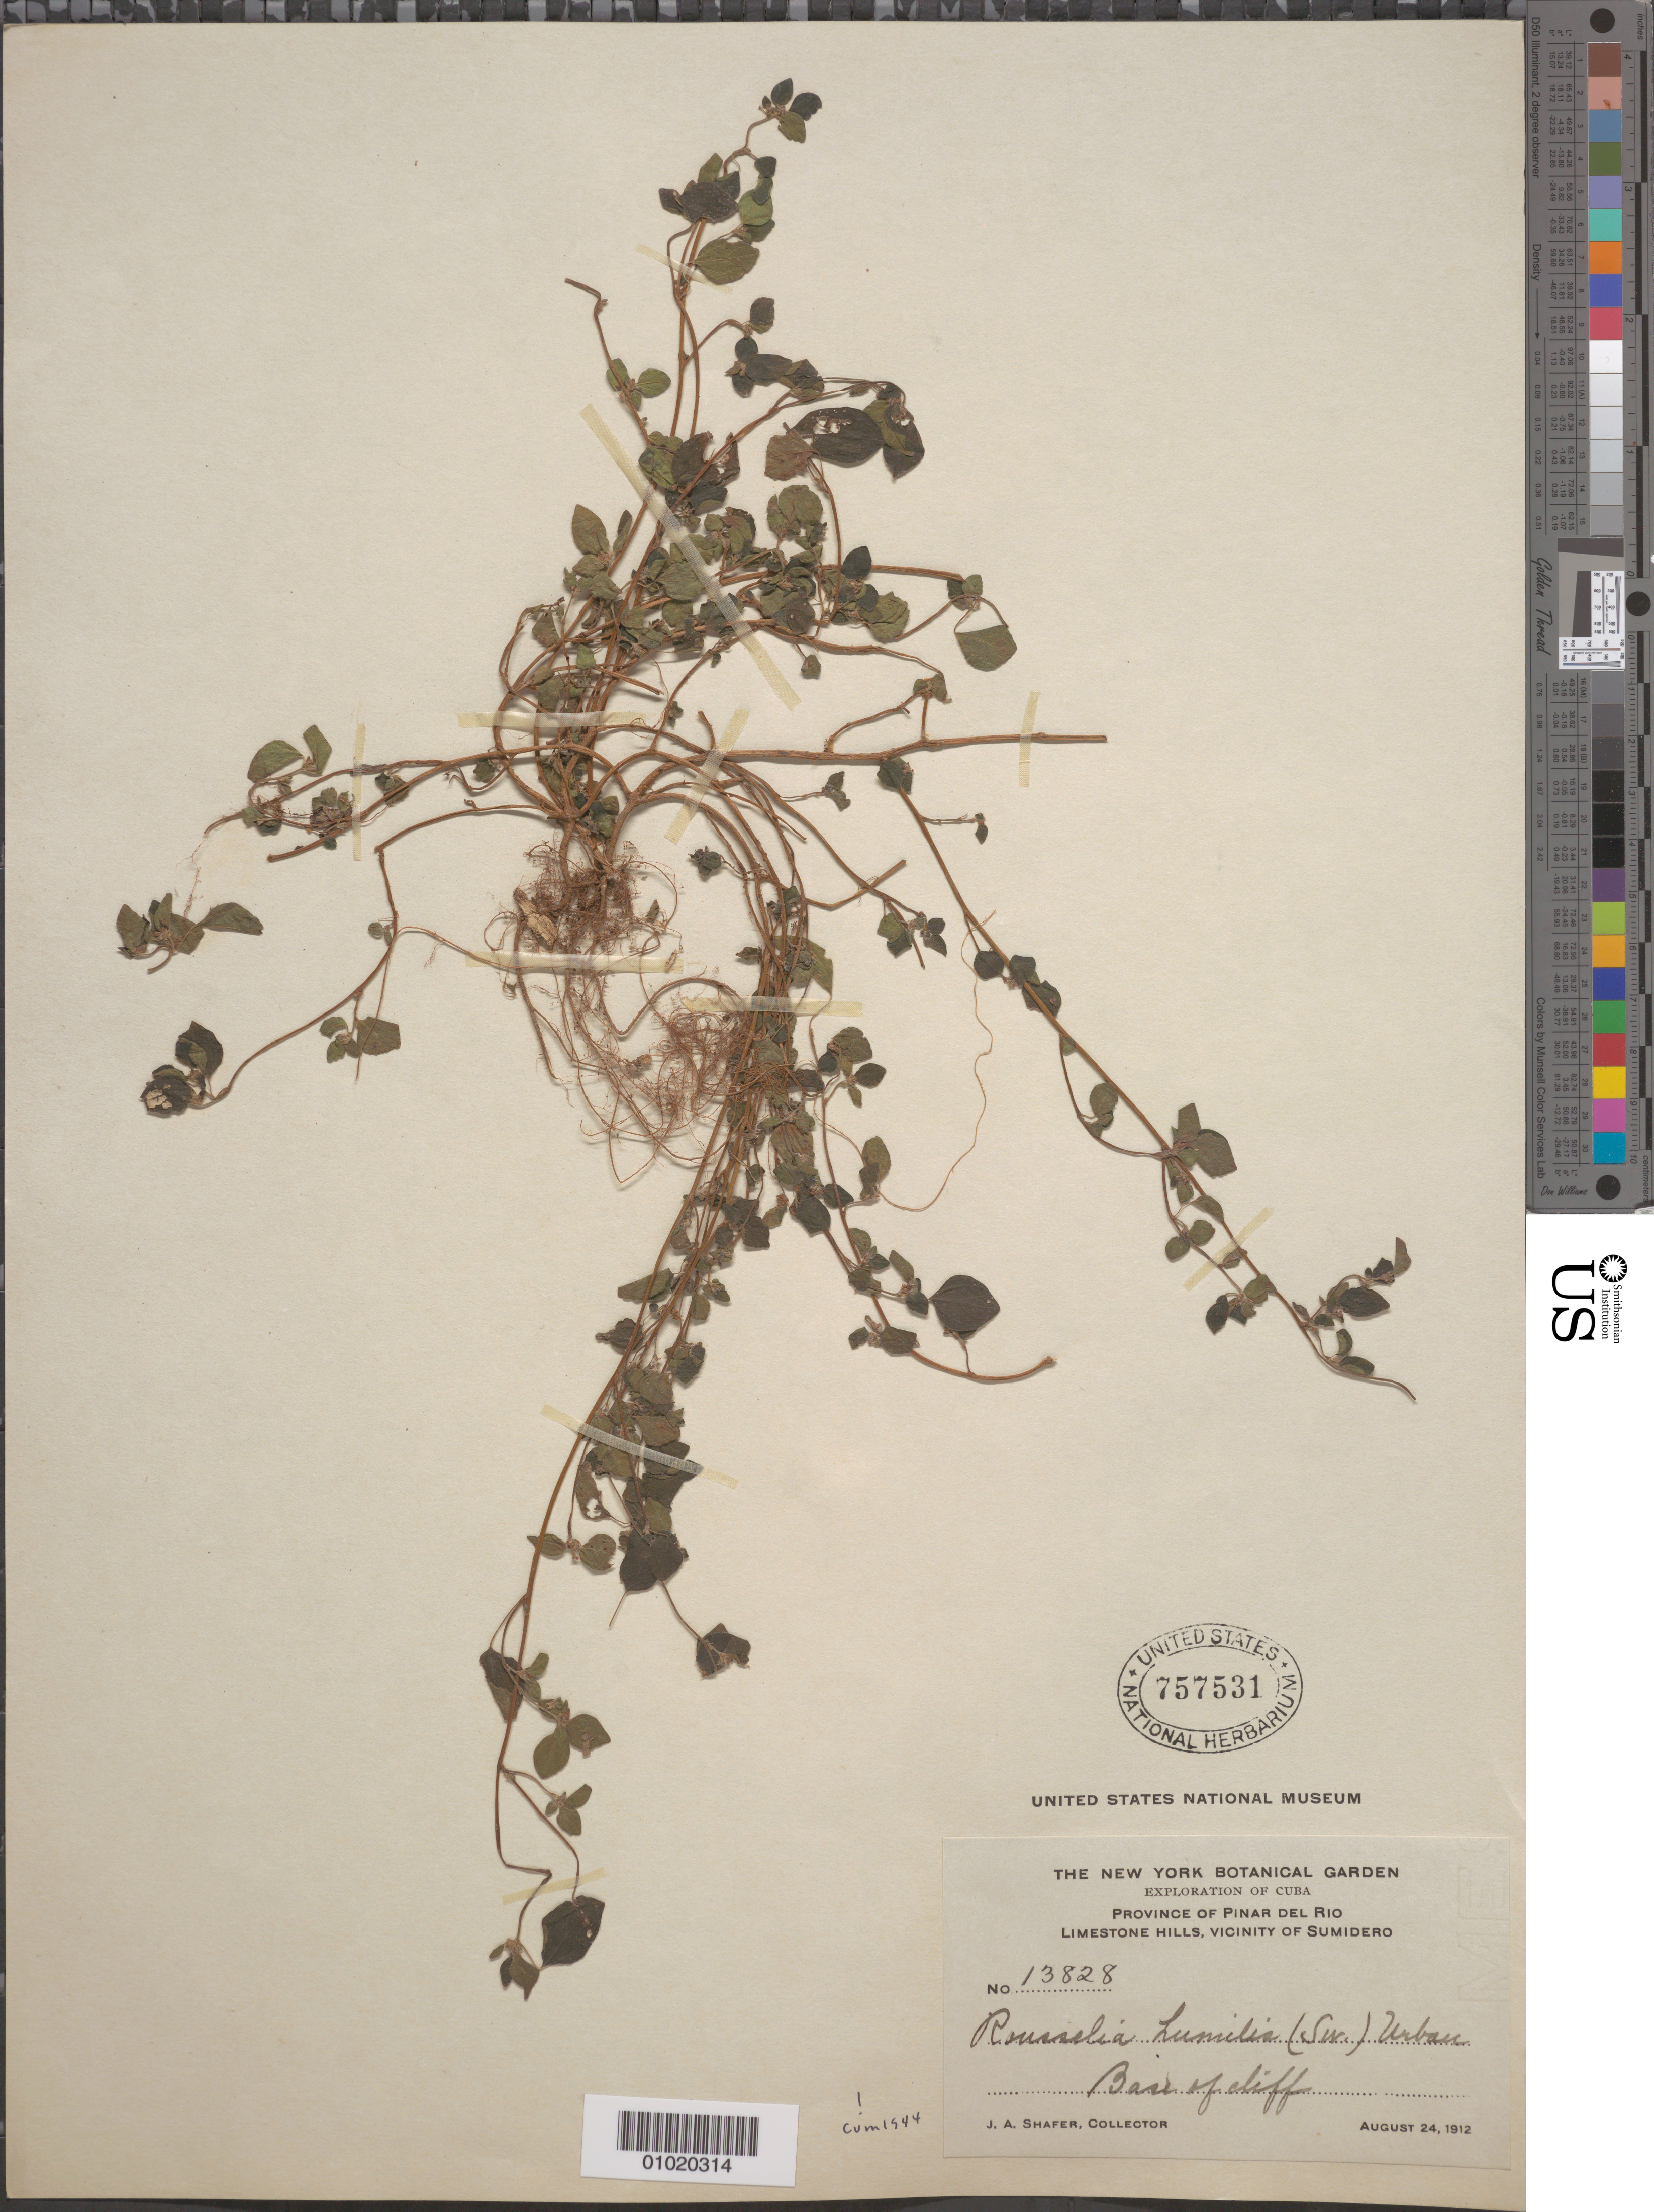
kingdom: Plantae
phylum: Tracheophyta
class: Magnoliopsida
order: Rosales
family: Urticaceae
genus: Rousselia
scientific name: Rousselia humilis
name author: (Sw.) Urb.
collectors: J. A. Shafer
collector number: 13828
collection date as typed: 24 Aug 1912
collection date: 1912-08-24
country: Cuba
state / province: Pinar del Rio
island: Cuba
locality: Limestone hills, vicinity of Sumidero, Base of cliff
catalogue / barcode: US 757531